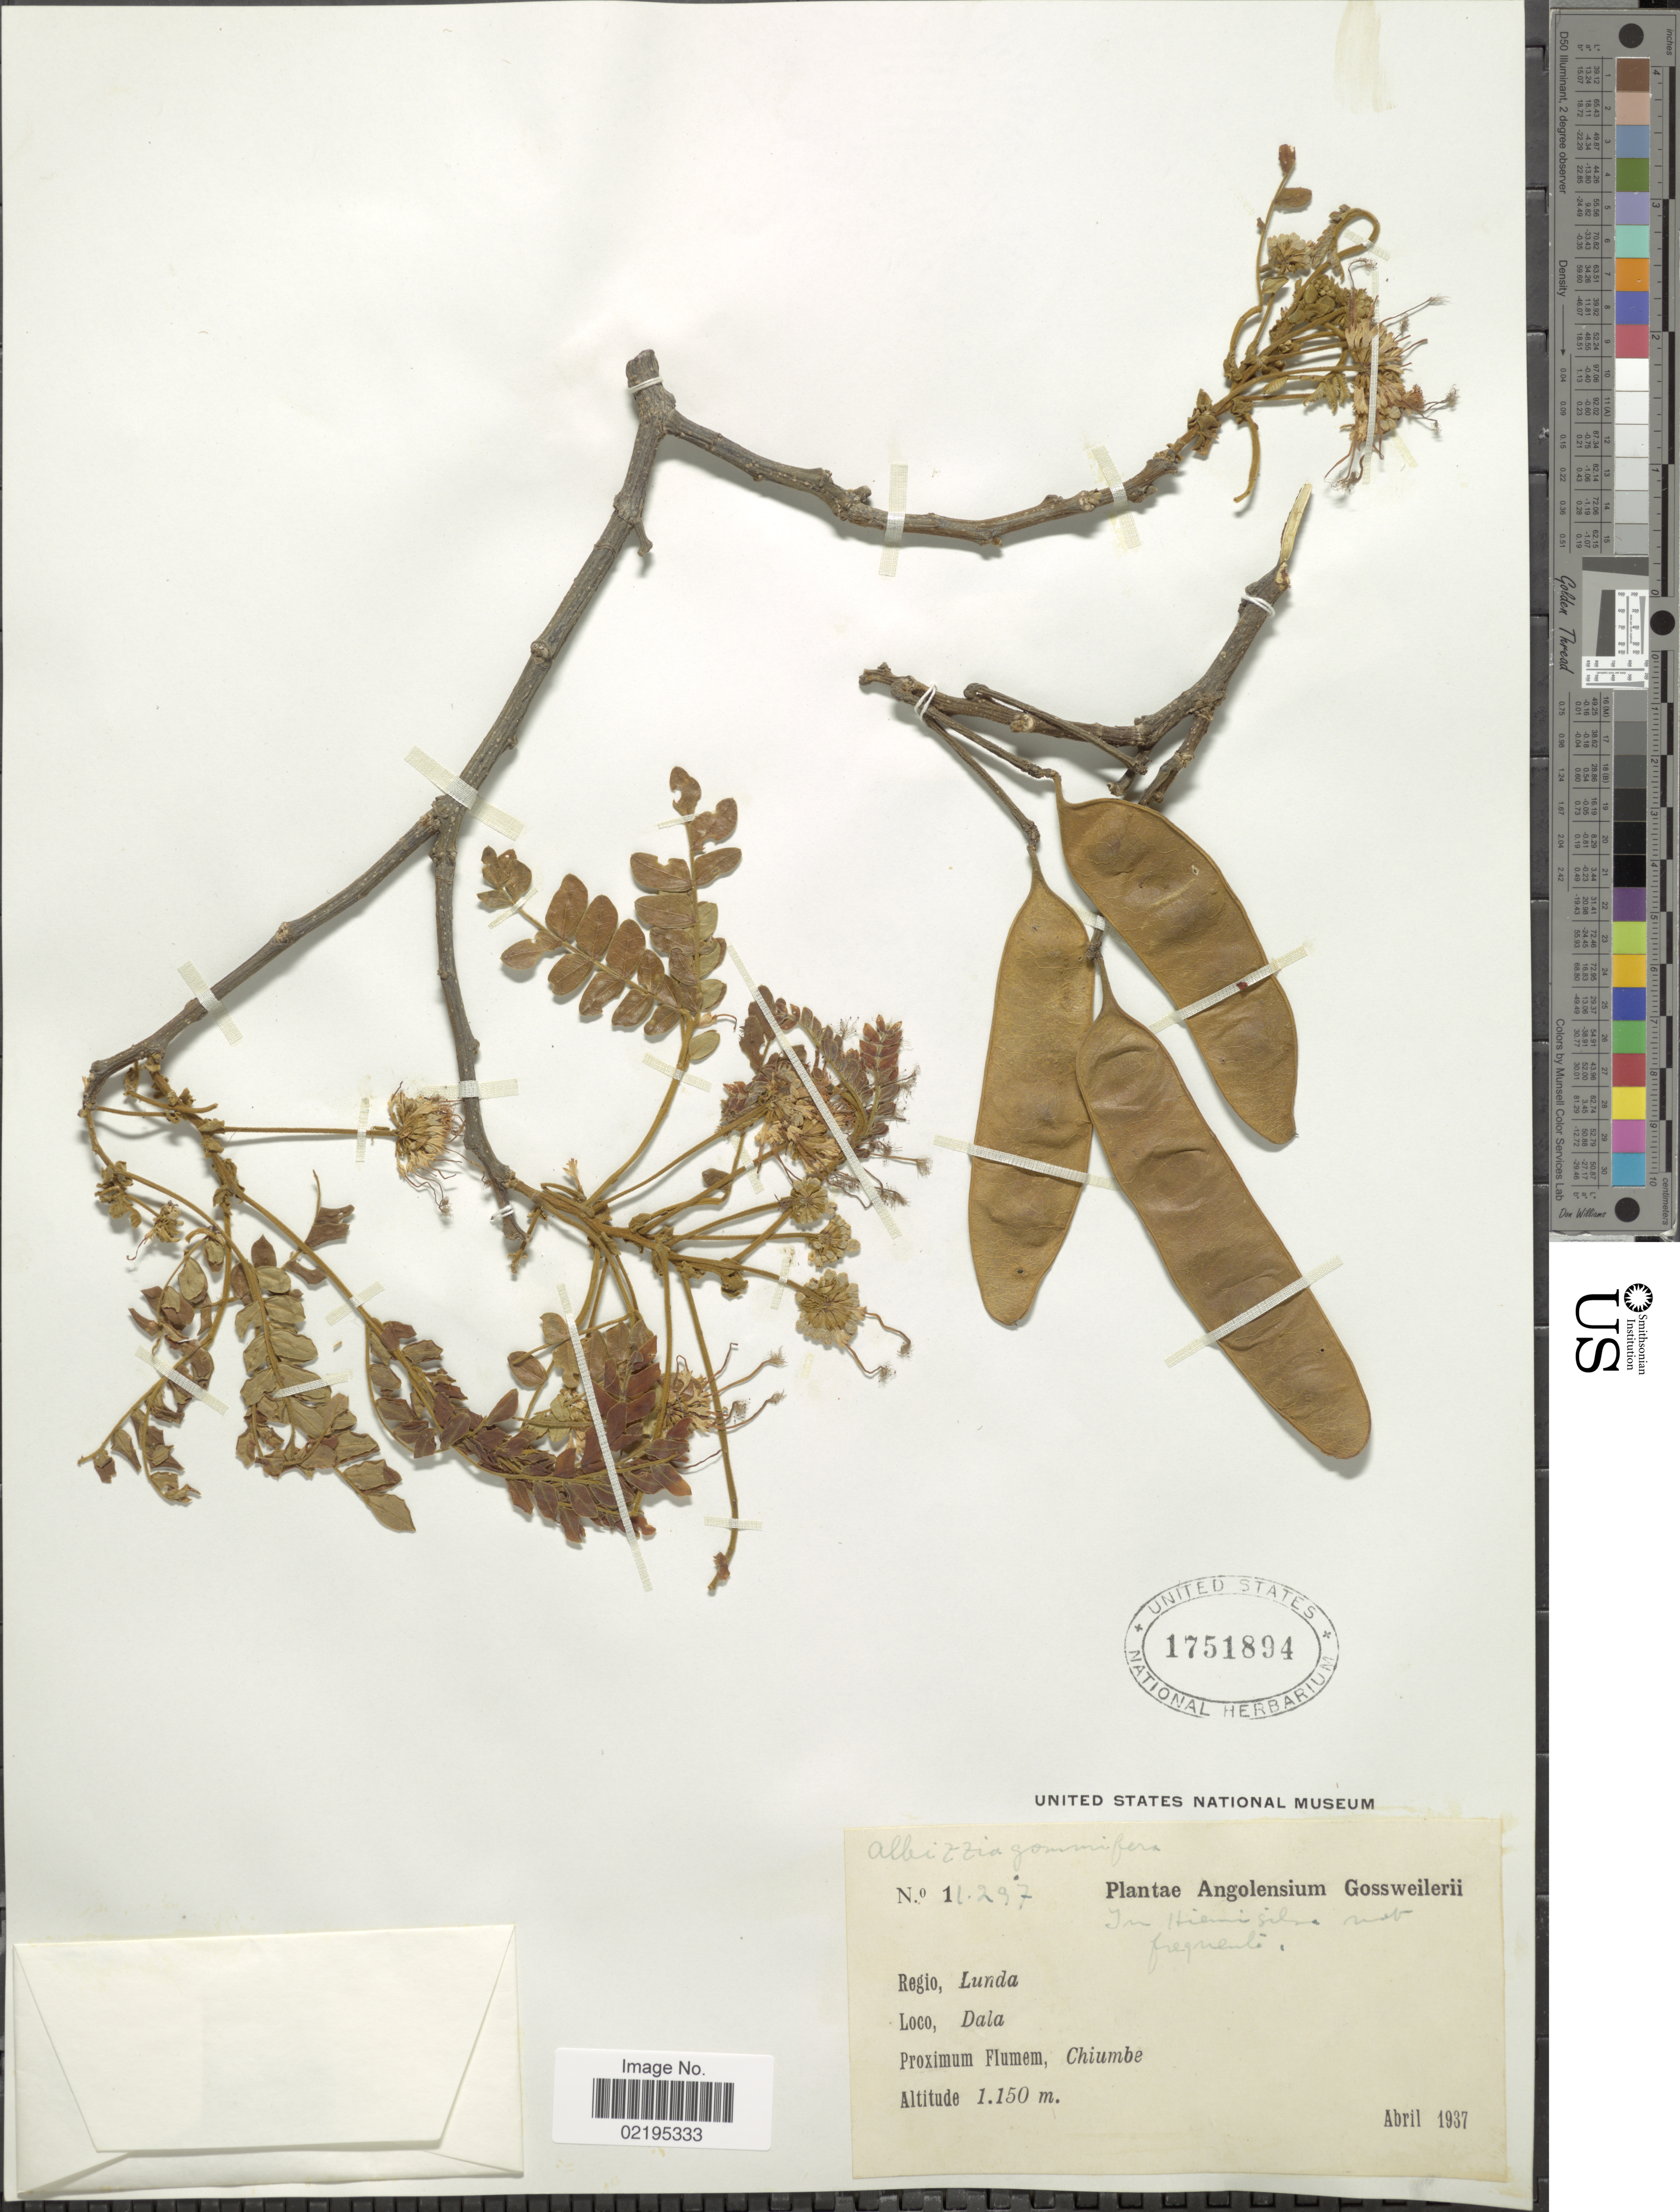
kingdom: Plantae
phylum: Tracheophyta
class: Magnoliopsida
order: Fabales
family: Fabaceae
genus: Albizia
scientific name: Albizia gummifera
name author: (J.F. Gmel.) C.A. Sm.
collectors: Gossweiler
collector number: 11297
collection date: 1937-04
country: Angola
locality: Regio Lunda, Dala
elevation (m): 1150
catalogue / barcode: US 1751894